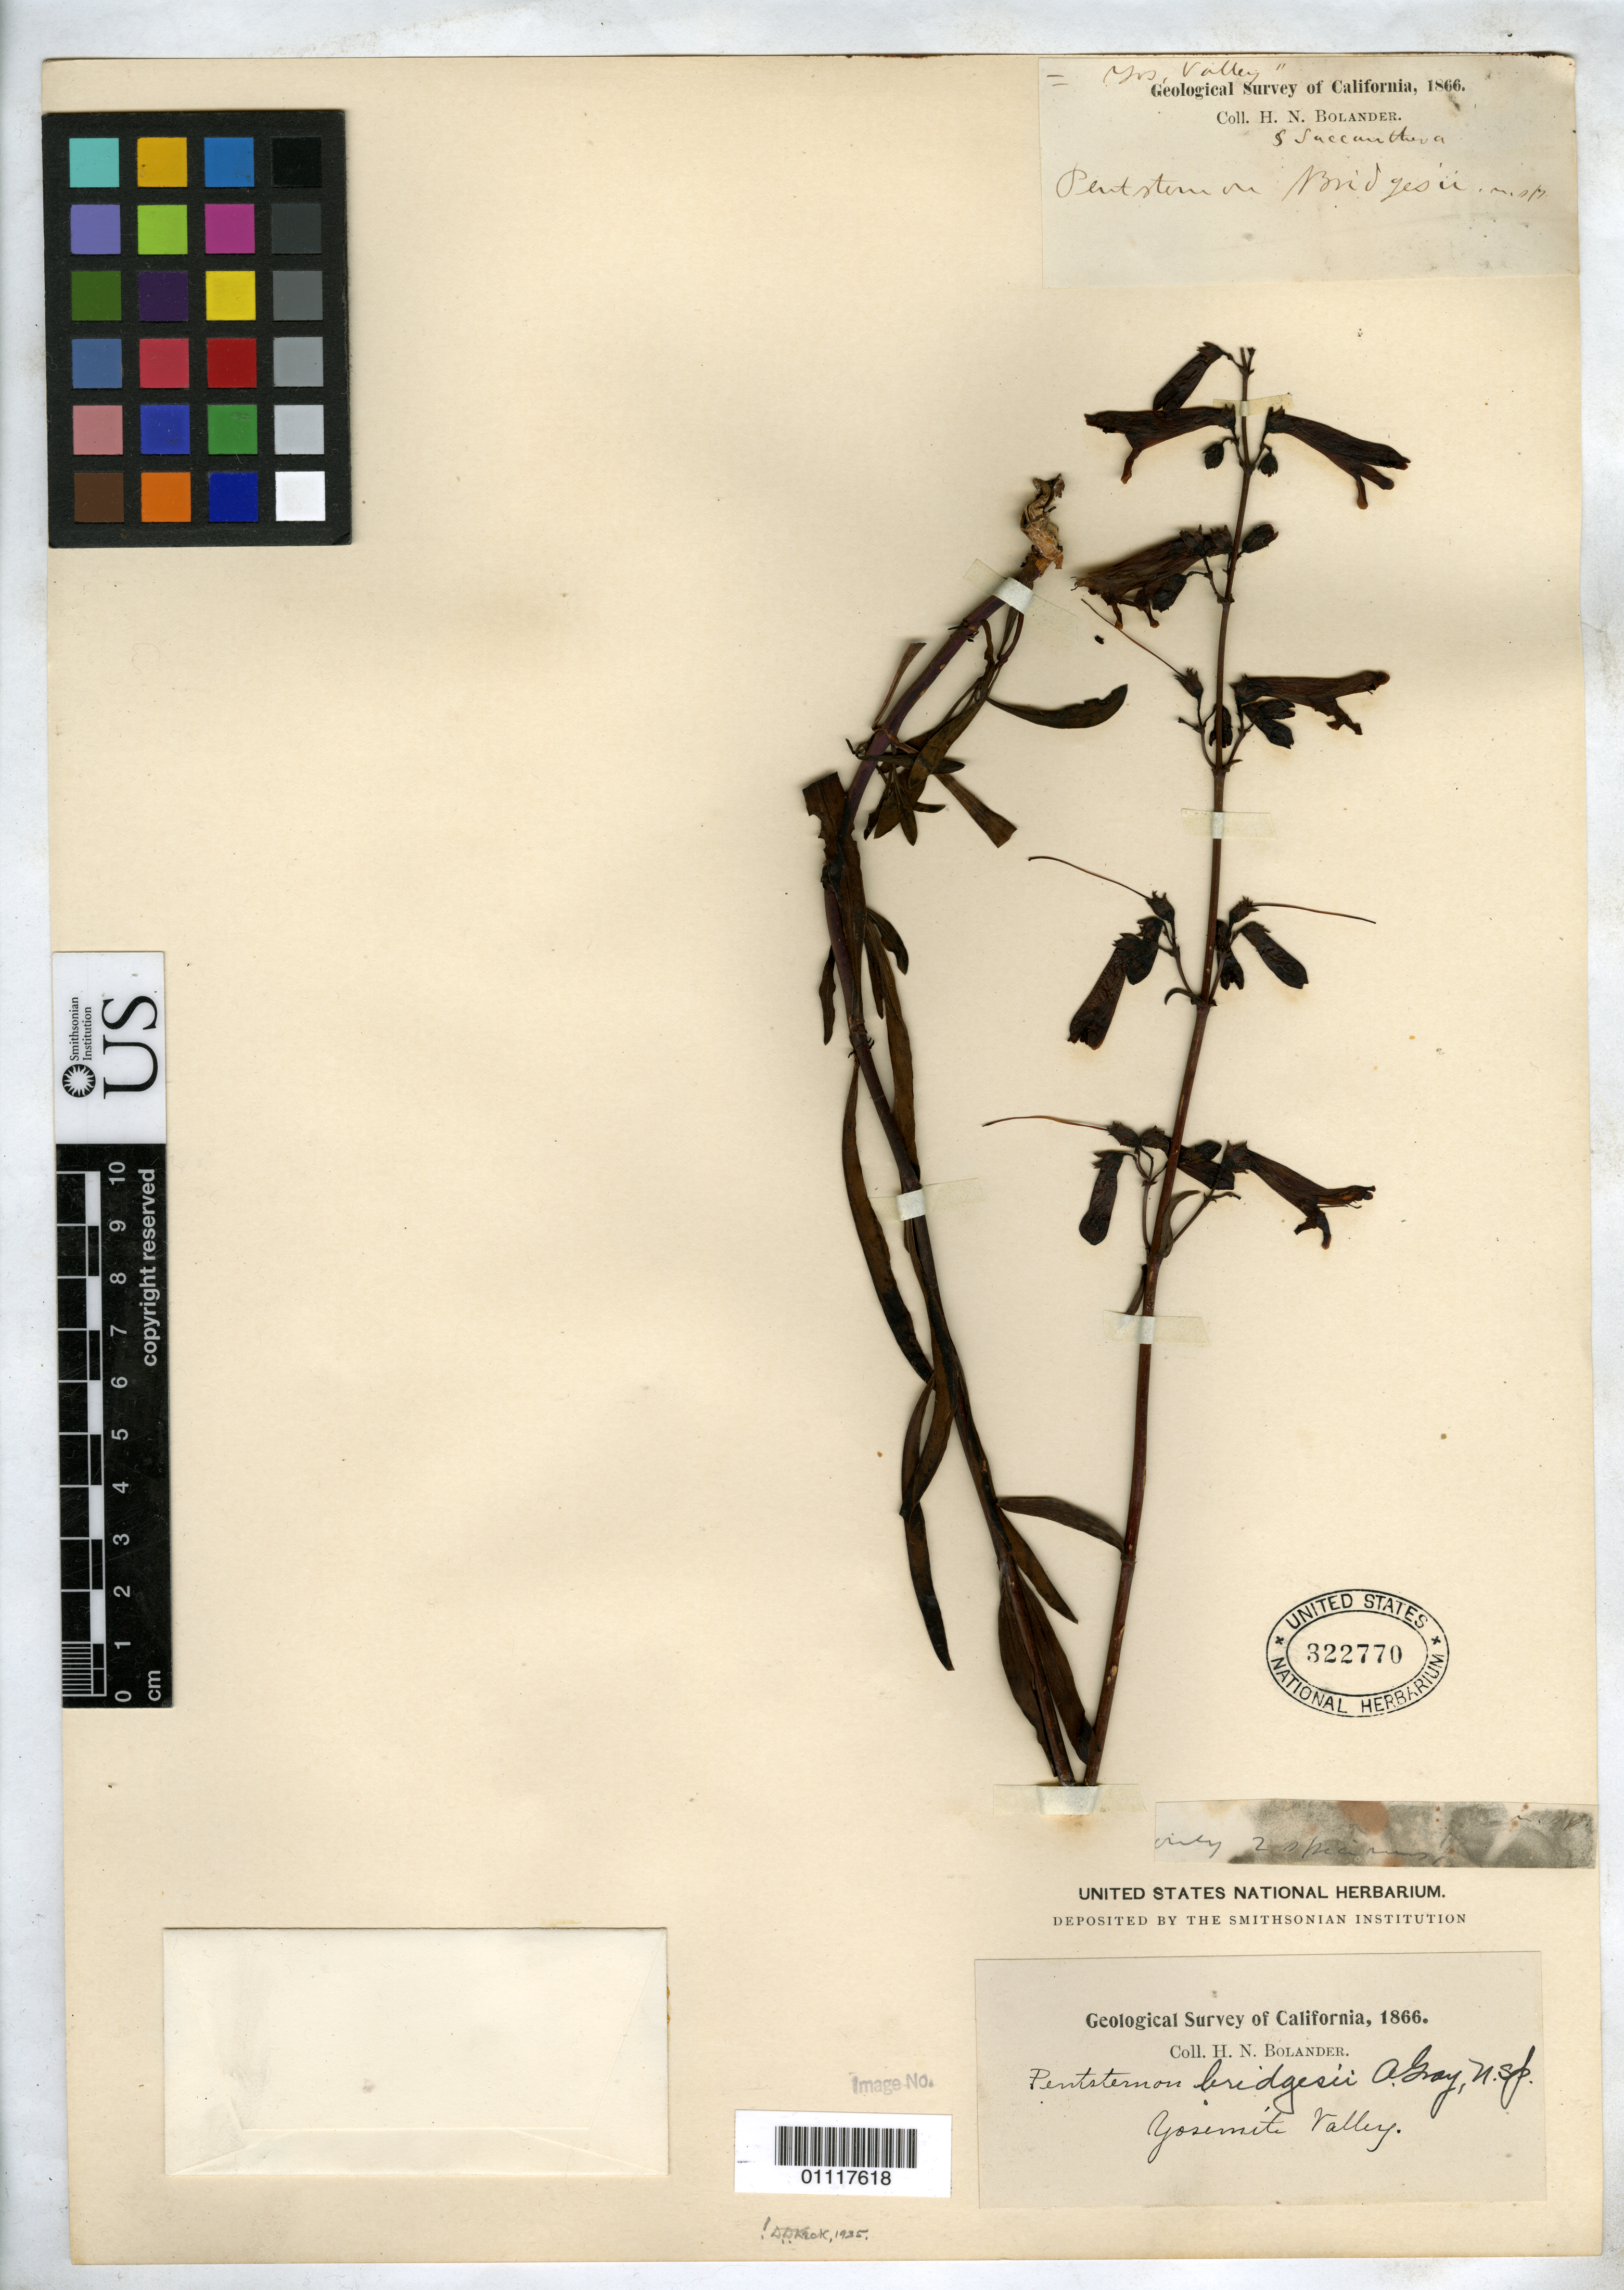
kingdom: Plantae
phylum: Tracheophyta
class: Magnoliopsida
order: Lamiales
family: Plantaginaceae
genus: Penstemon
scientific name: Penstemon bridgesii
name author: A. Gray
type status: Syntype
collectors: H. Bolander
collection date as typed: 1866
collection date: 1866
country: United States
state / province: California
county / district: Mariposa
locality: Yosemite Valley.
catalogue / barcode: US 322770